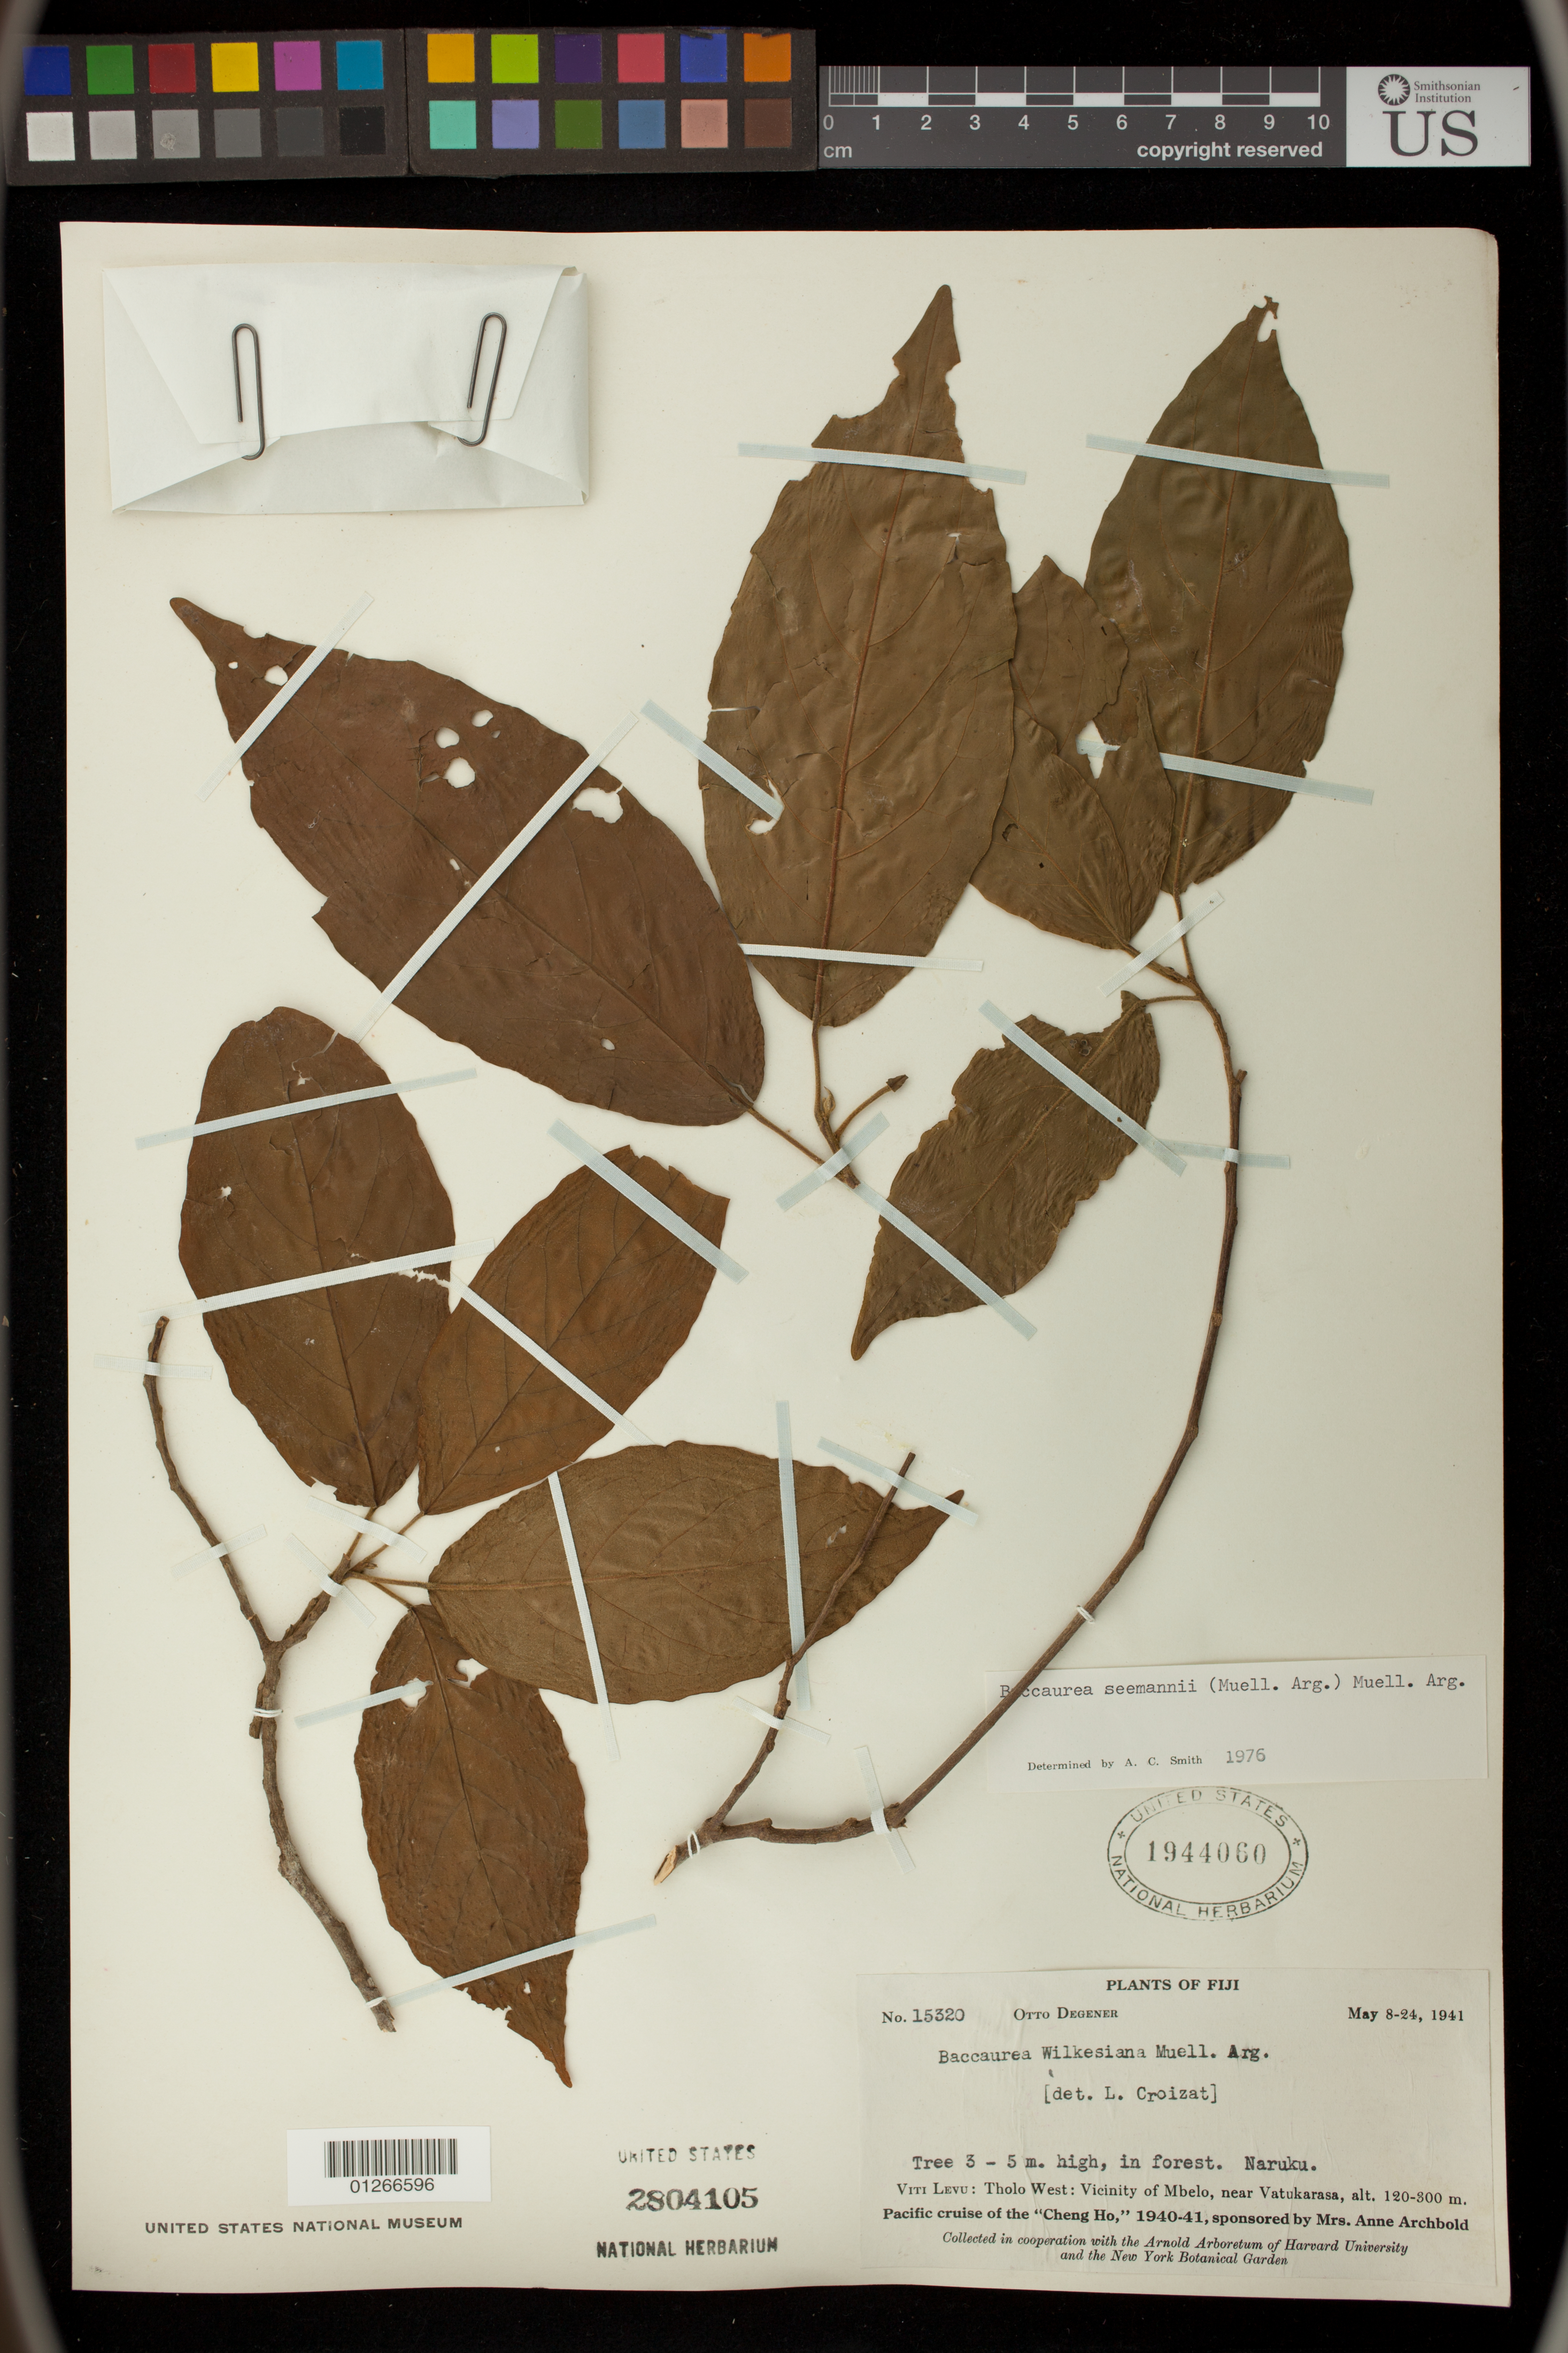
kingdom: Plantae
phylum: Tracheophyta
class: Magnoliopsida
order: Malpighiales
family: Phyllanthaceae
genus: Baccaurea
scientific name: Baccaurea seemannii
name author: (Müll. Arg.) Müll. Arg.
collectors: O. Degener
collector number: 15320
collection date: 1941-05-08/1941-05-24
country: Fiji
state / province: Central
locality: Viti Levu: Tholo West: Vicinity of Mbelo, near Vatukarasa. Naruku.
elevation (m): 120